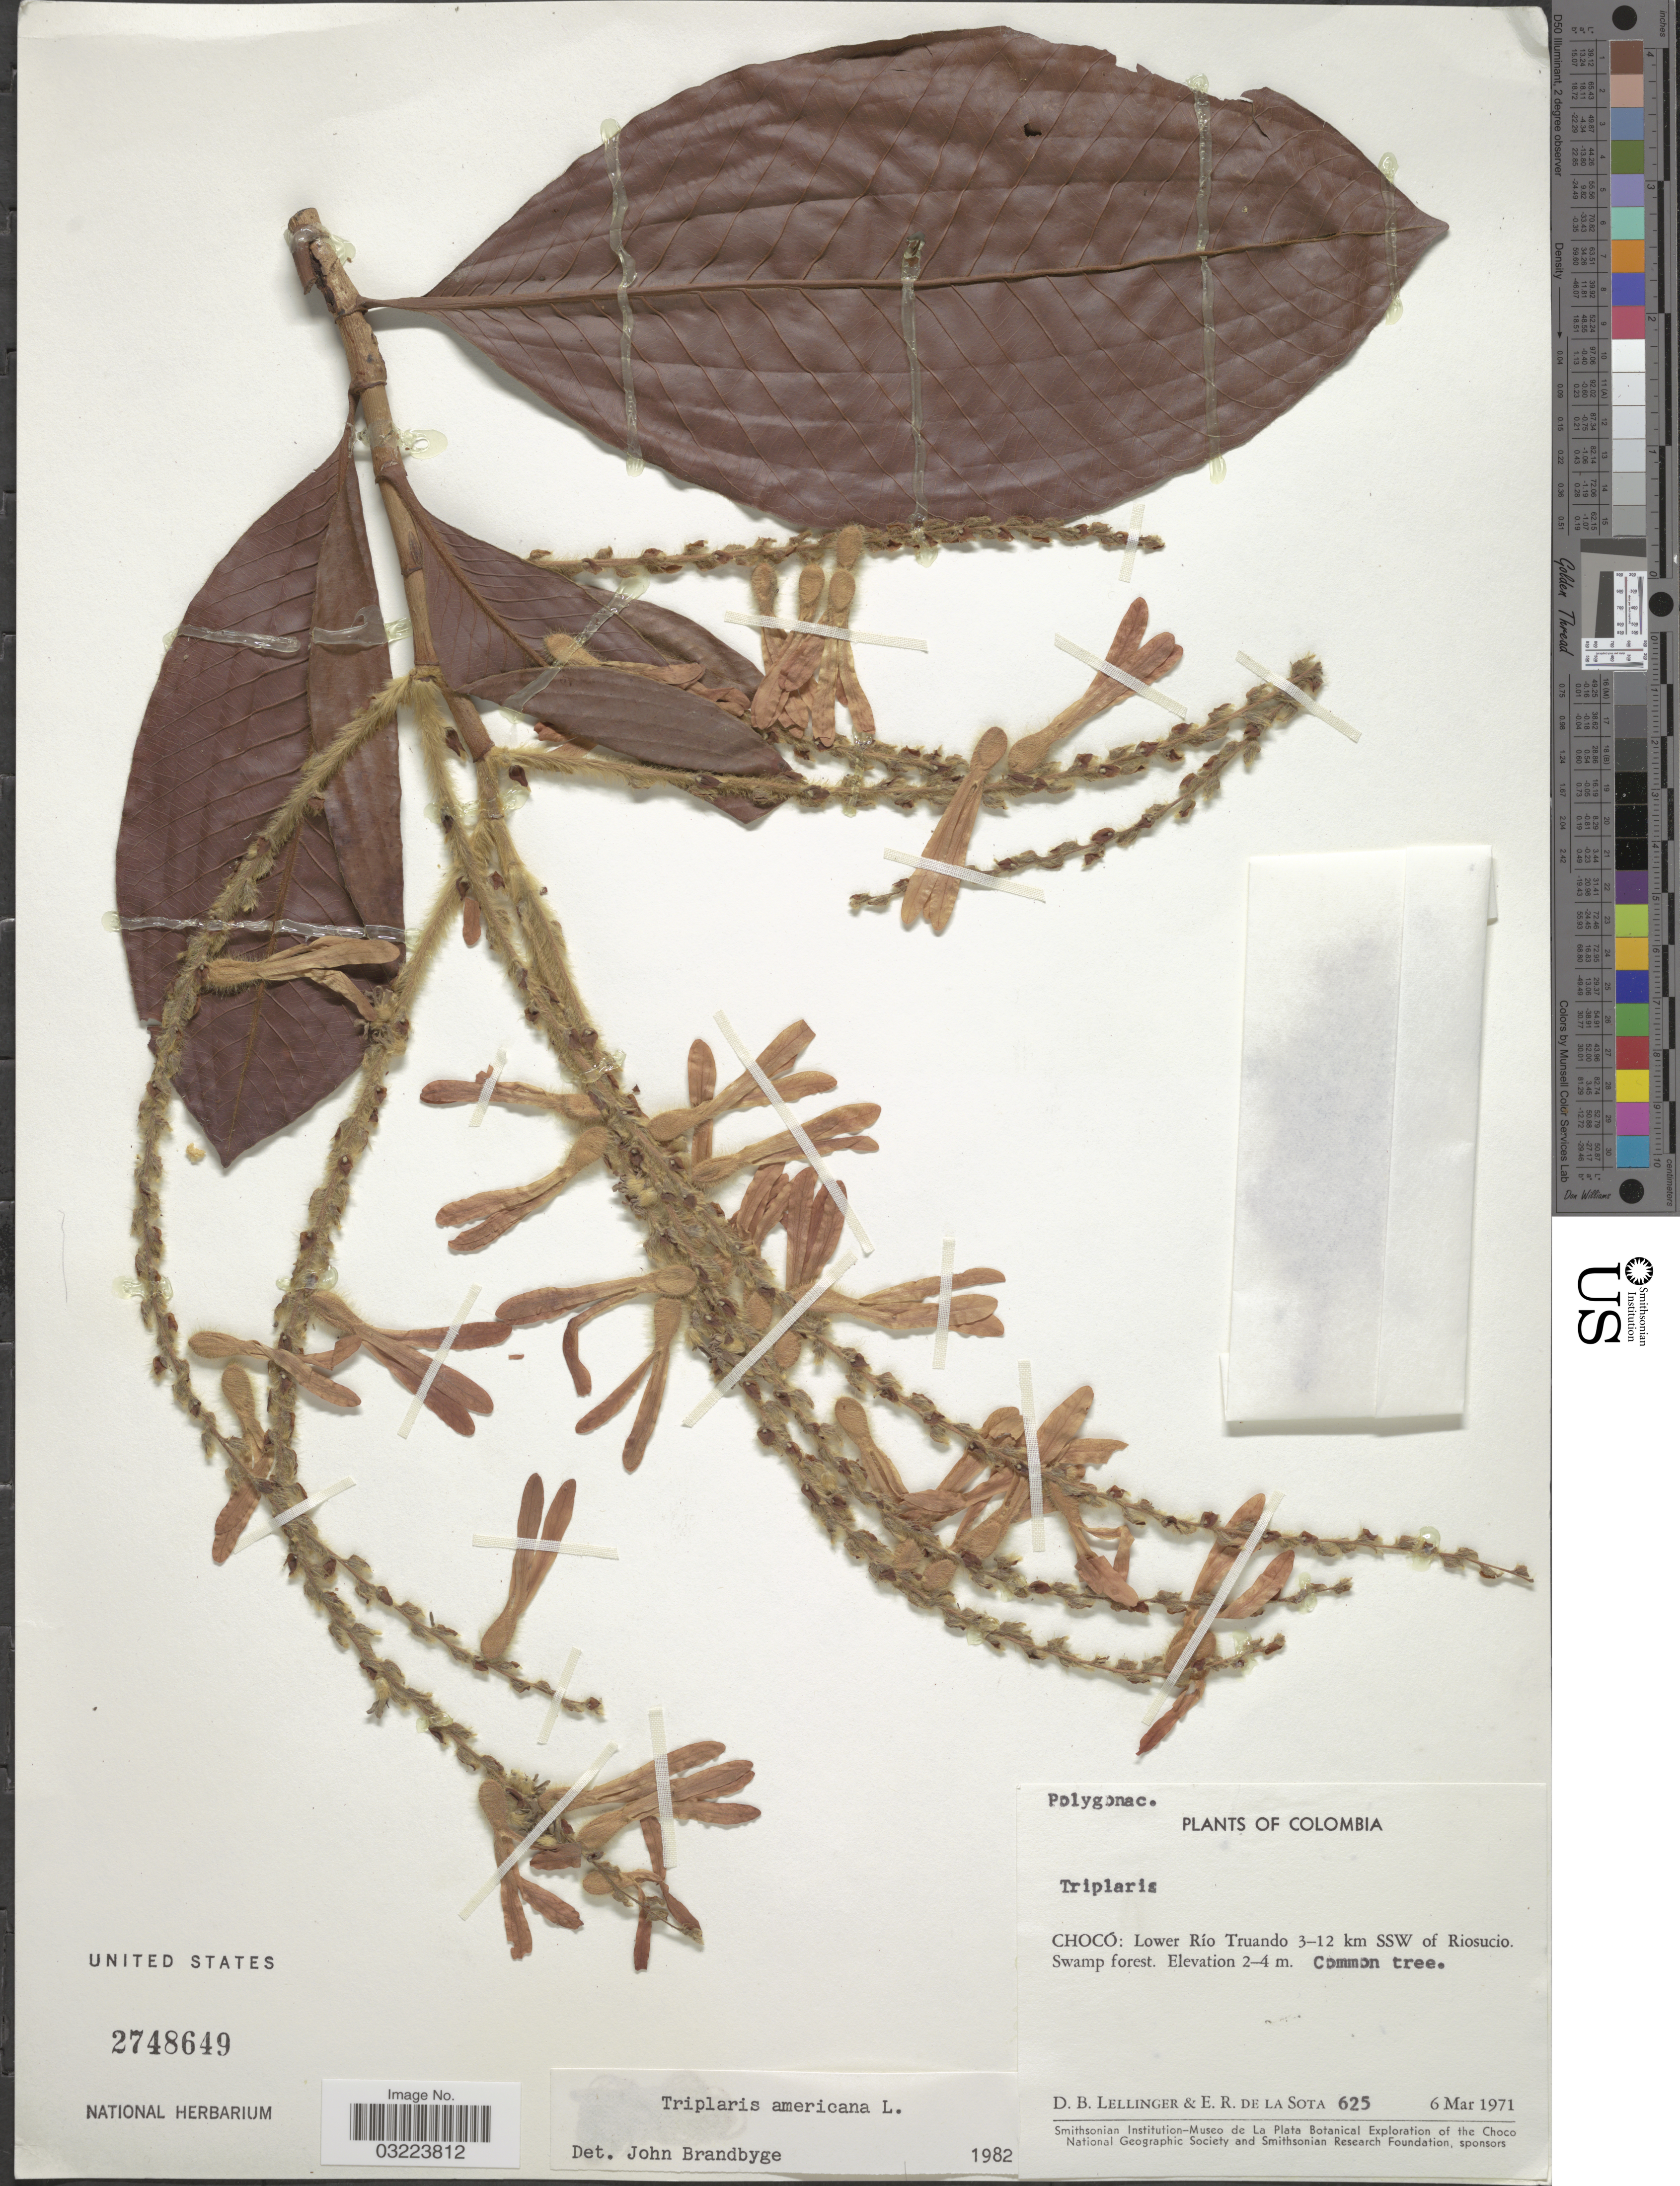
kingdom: Plantae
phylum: Tracheophyta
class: Magnoliopsida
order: Caryophyllales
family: Polygonaceae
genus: Triplaris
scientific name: Triplaris americana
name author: L.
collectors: D. B. Lellinger & E. R. de la Sota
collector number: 625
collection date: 1971-03-06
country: Colombia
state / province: Chocó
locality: Lower Río Truando 3-12 km SSW of Riosucio. Swamp forest.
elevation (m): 2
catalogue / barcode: US 2748649